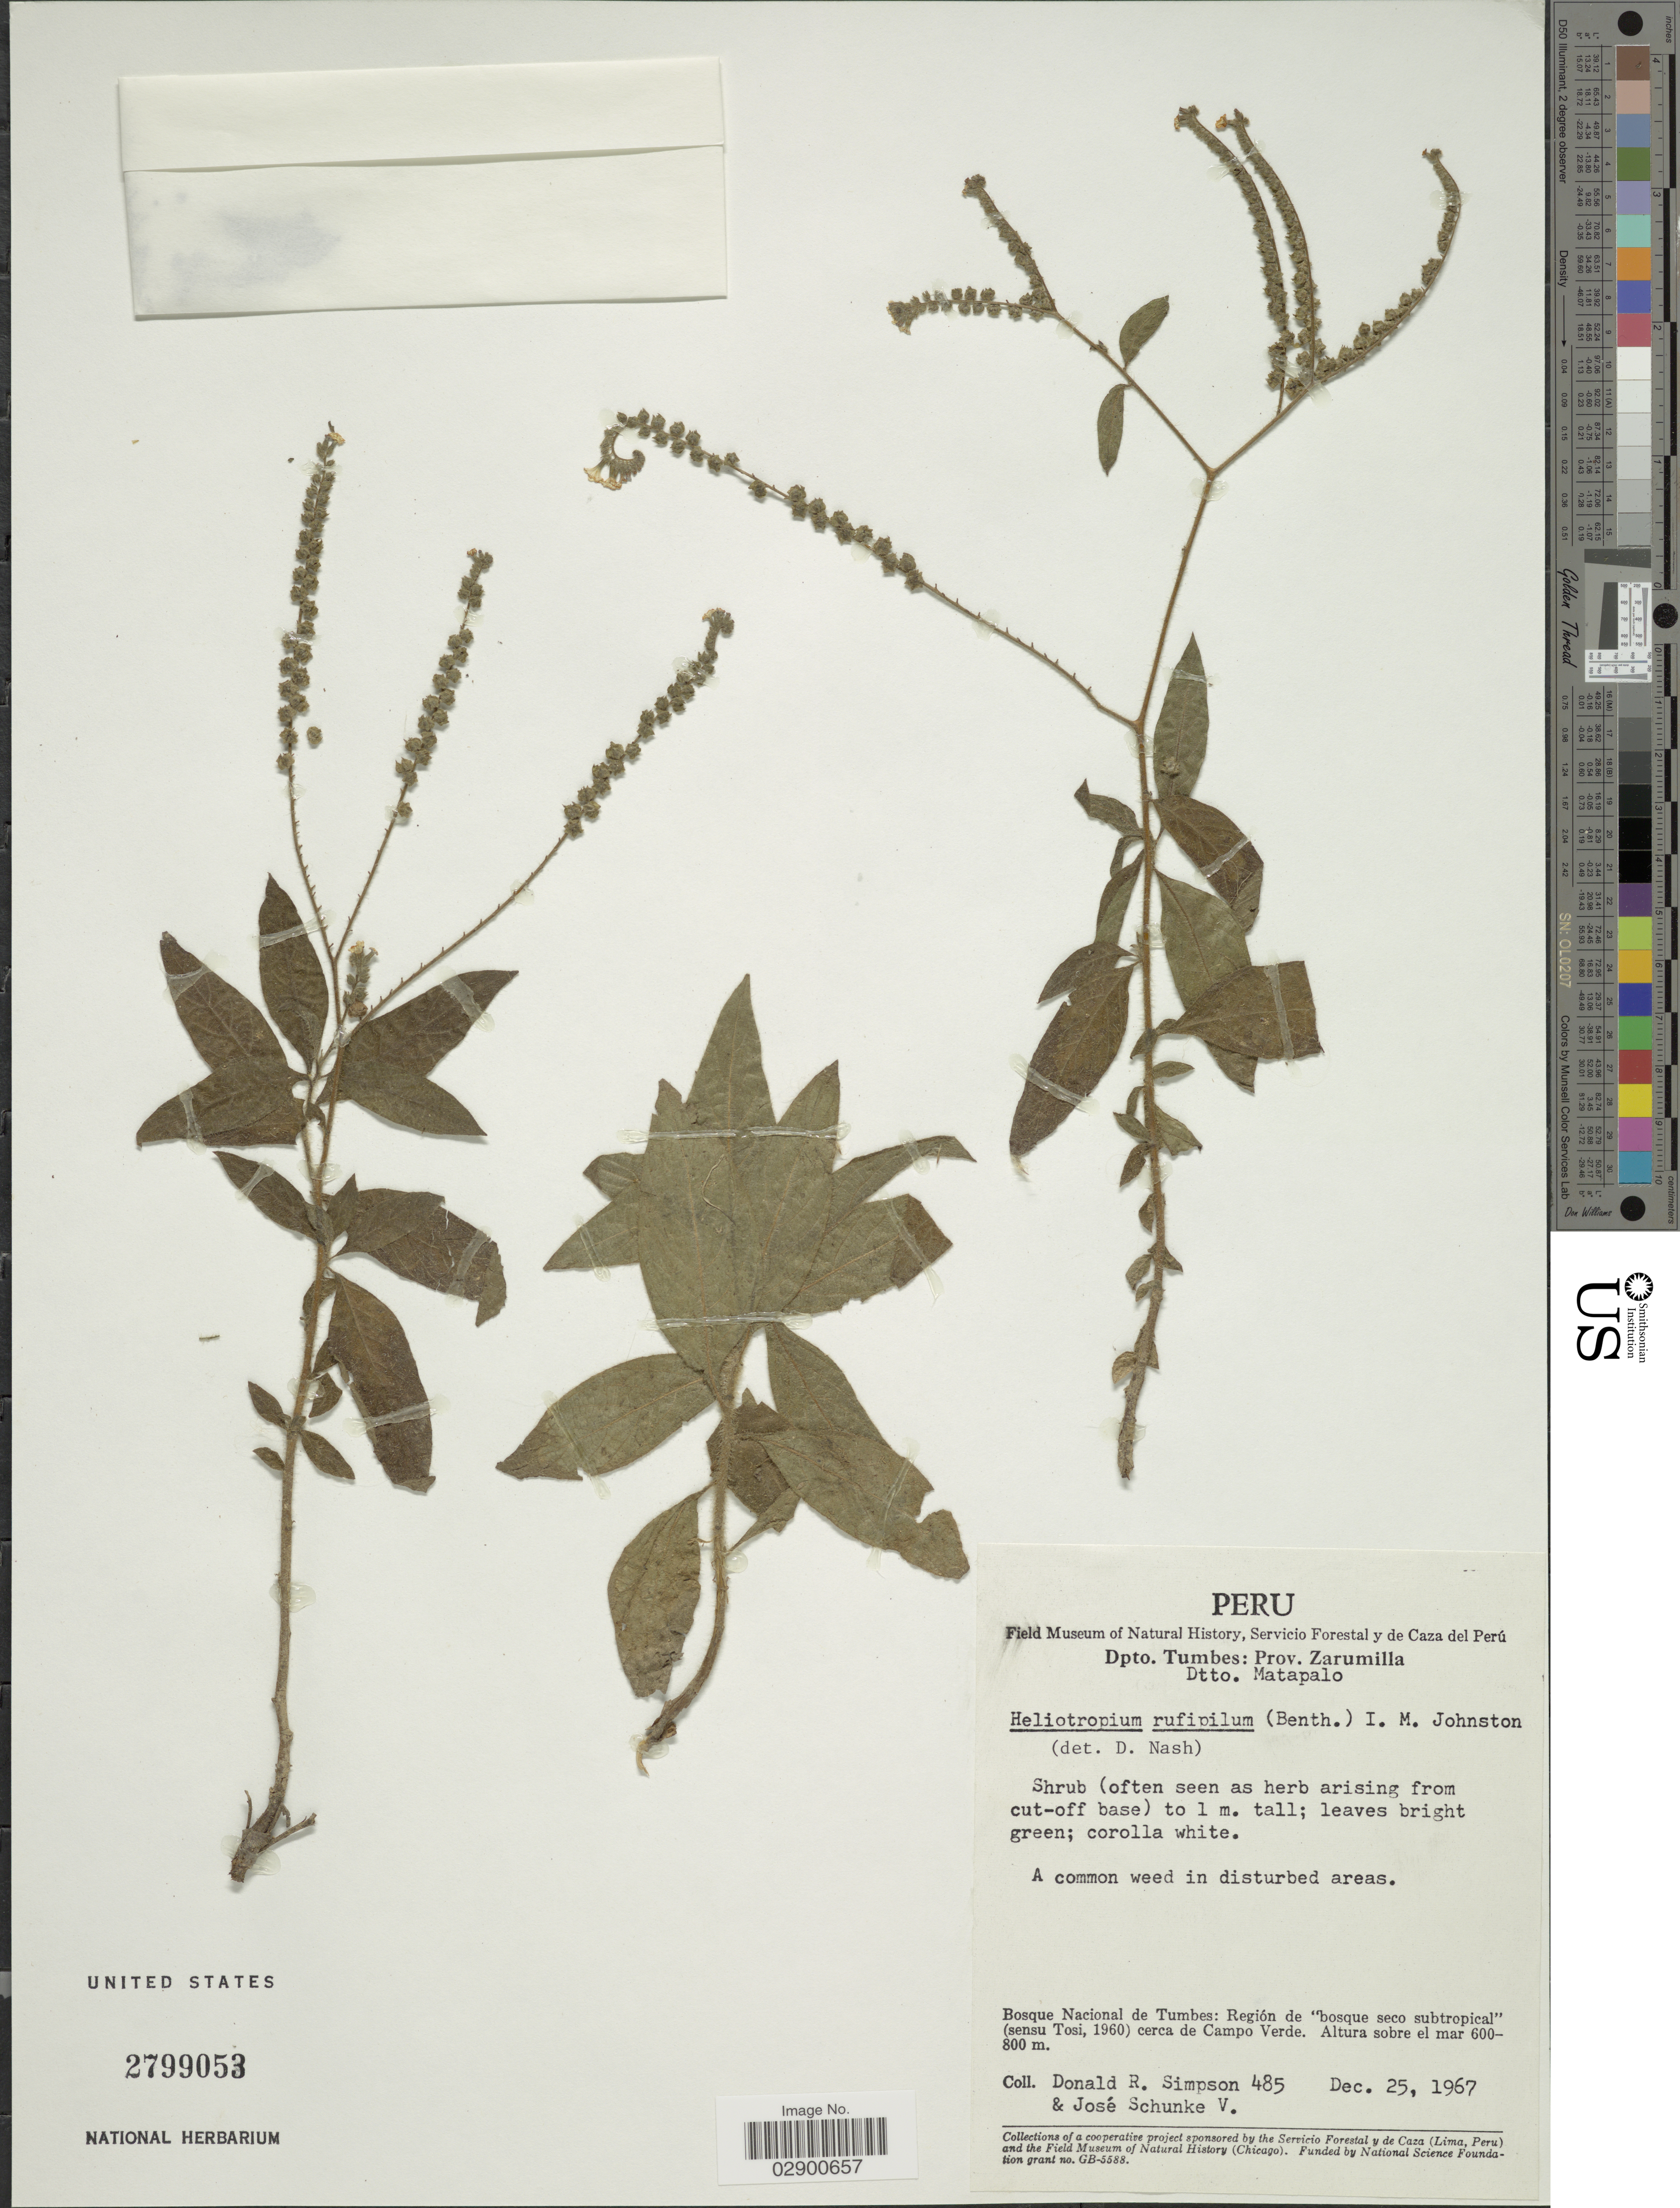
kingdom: Plantae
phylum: Tracheophyta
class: Magnoliopsida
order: Boraginales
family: Heliotropiaceae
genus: Heliotropium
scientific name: Heliotropium rufipilum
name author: (Benth.) I.M. Johnst.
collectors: D. R. Simpson & J. Schunke Vigo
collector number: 485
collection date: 1967-12-25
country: Peru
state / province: Tumbes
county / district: Zarumilla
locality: Dpto. Tumbes: Prov. Zarumilla. Dtto. Matapalo. Bosque Nacional de Tumbes: Región de "bosque seco subtropical" (sensu Tosi, 1960) cerca de Campo Verde.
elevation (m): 600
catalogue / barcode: US 2799053